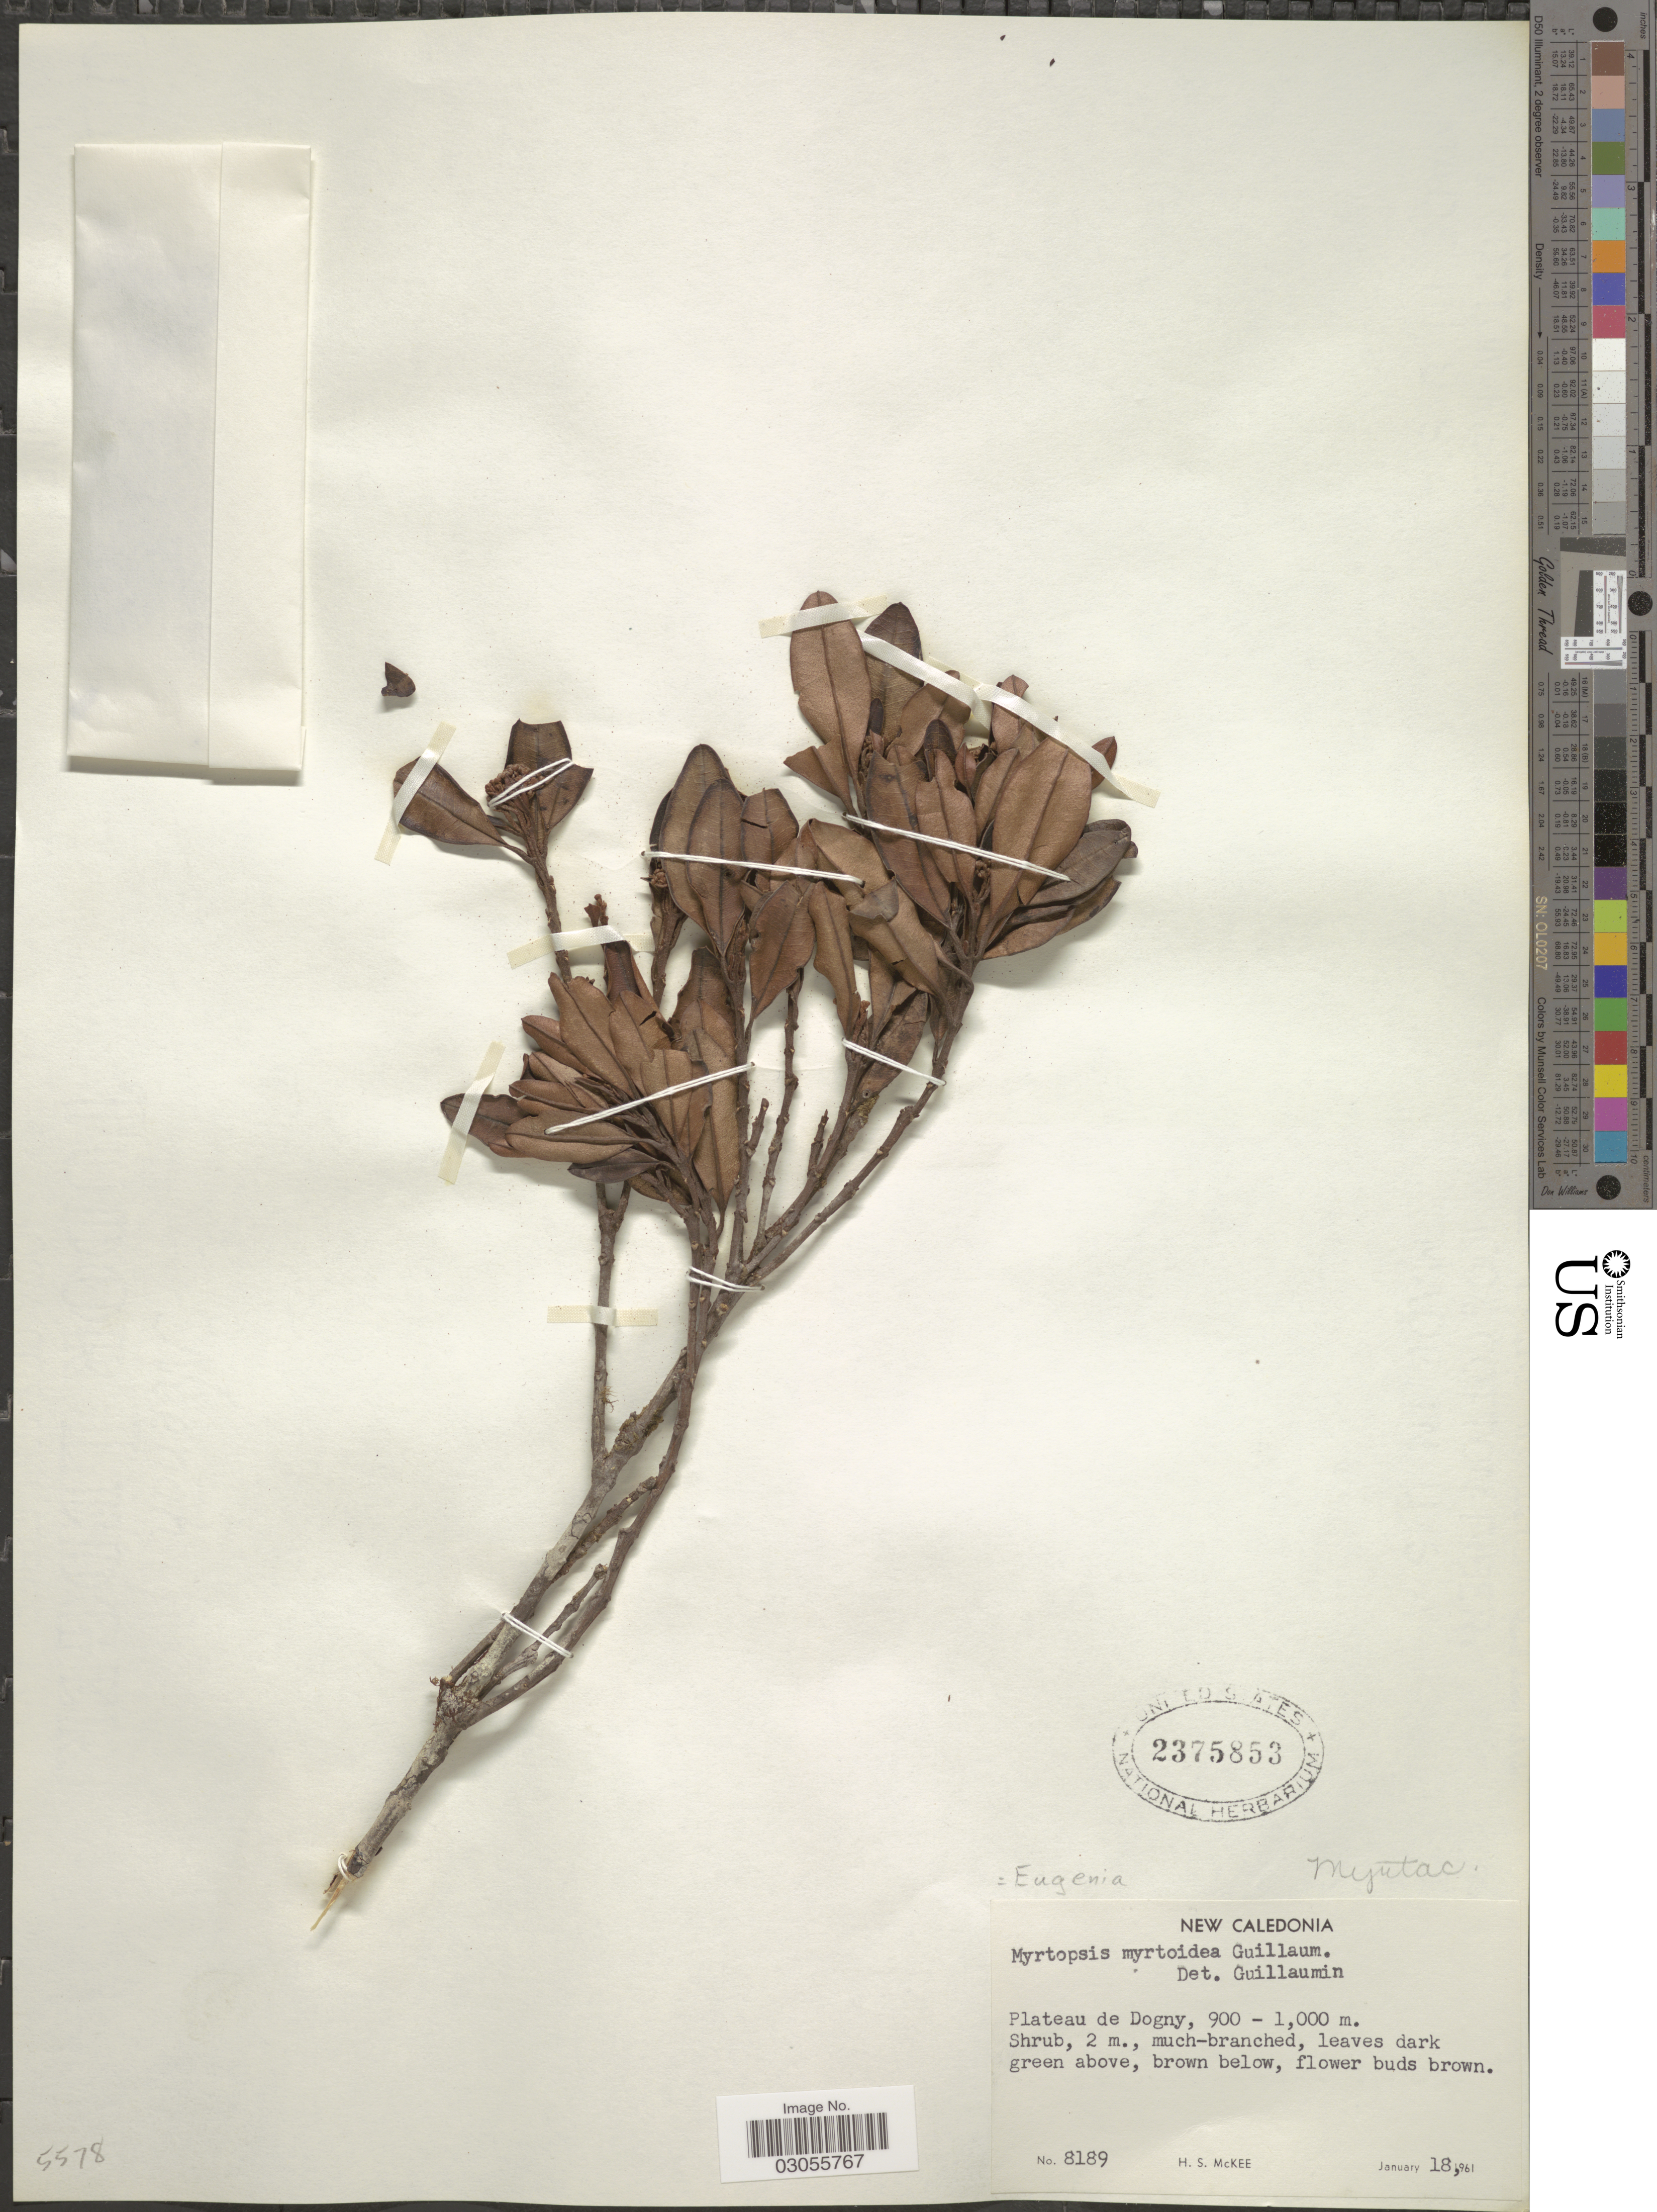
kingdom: Plantae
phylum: Tracheophyta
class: Magnoliopsida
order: Sapindales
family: Rutaceae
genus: Myrtopsis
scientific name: Myrtopsis myrtoidea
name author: (Baill.) Guillaumin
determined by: Guillaumin, André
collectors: H. S. McKee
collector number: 8189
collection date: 1961-01-18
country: New Caledonia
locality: Plateau de Dogny.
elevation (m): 900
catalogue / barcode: US 2375853